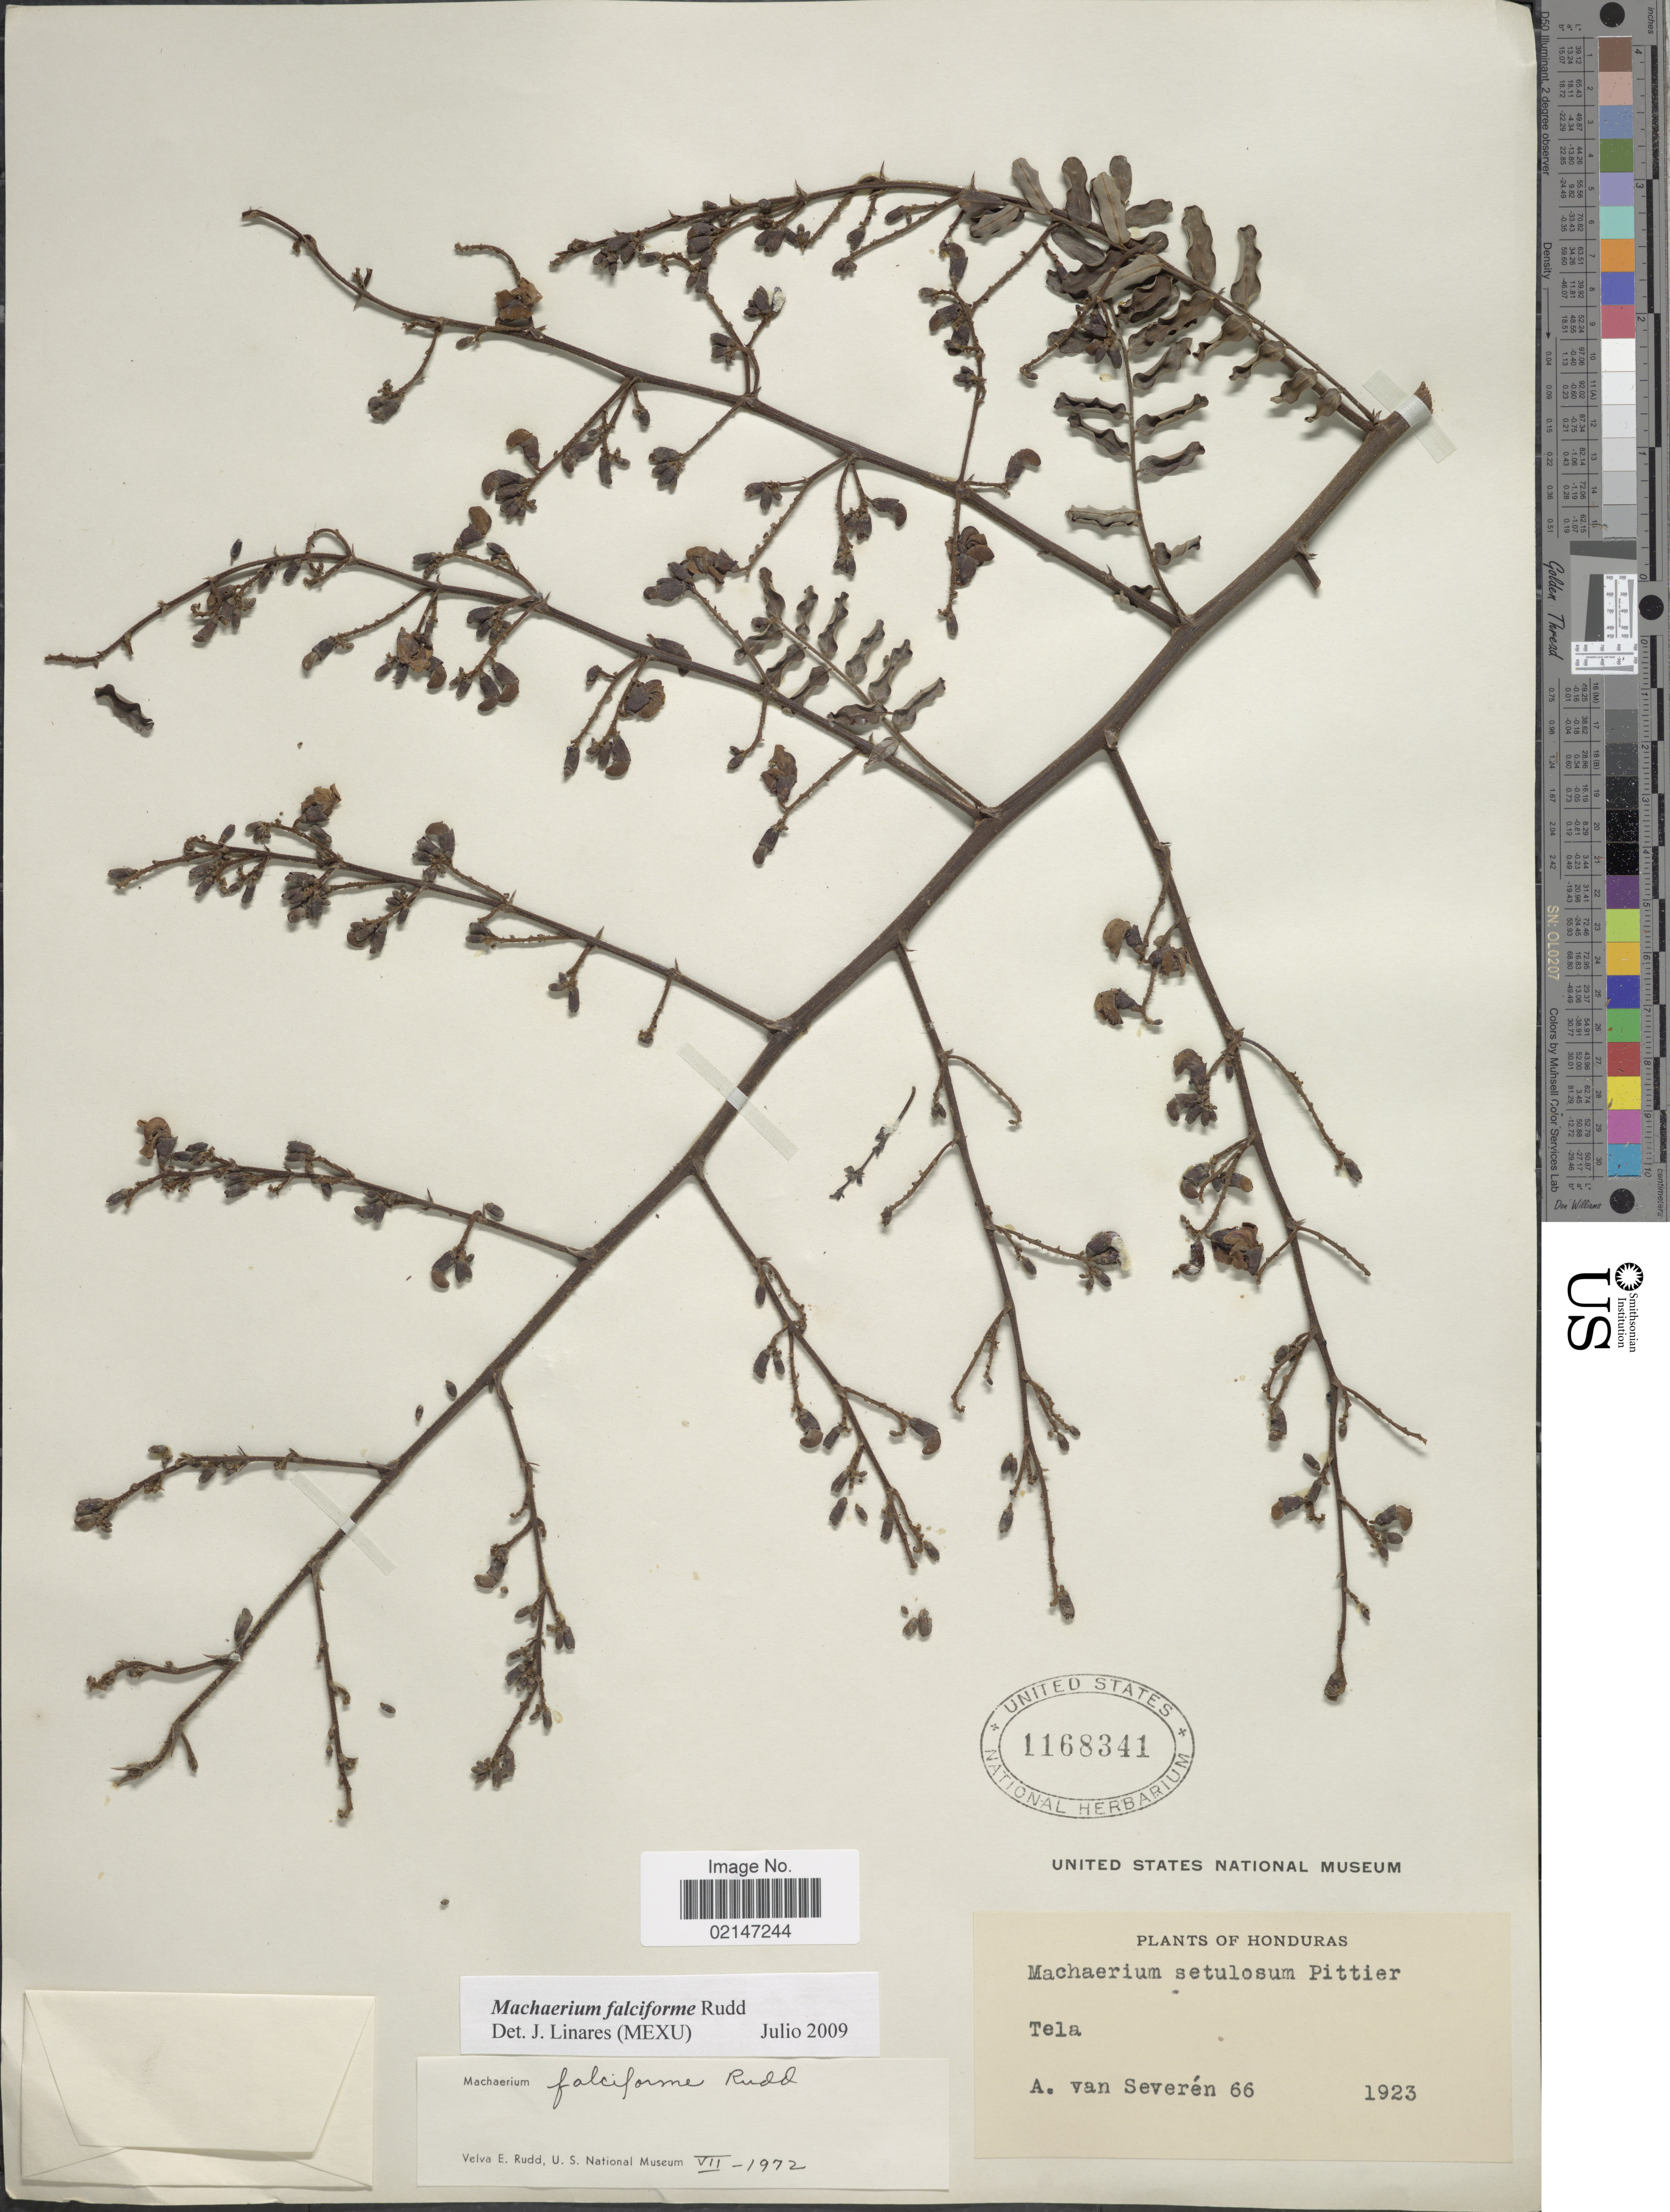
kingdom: Plantae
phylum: Tracheophyta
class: Magnoliopsida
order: Fabales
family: Fabaceae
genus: Machaerium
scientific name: Machaerium falciforme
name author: Rudd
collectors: A. Van Severen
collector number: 66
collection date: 1923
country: Honduras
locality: Tela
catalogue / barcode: US 1168341